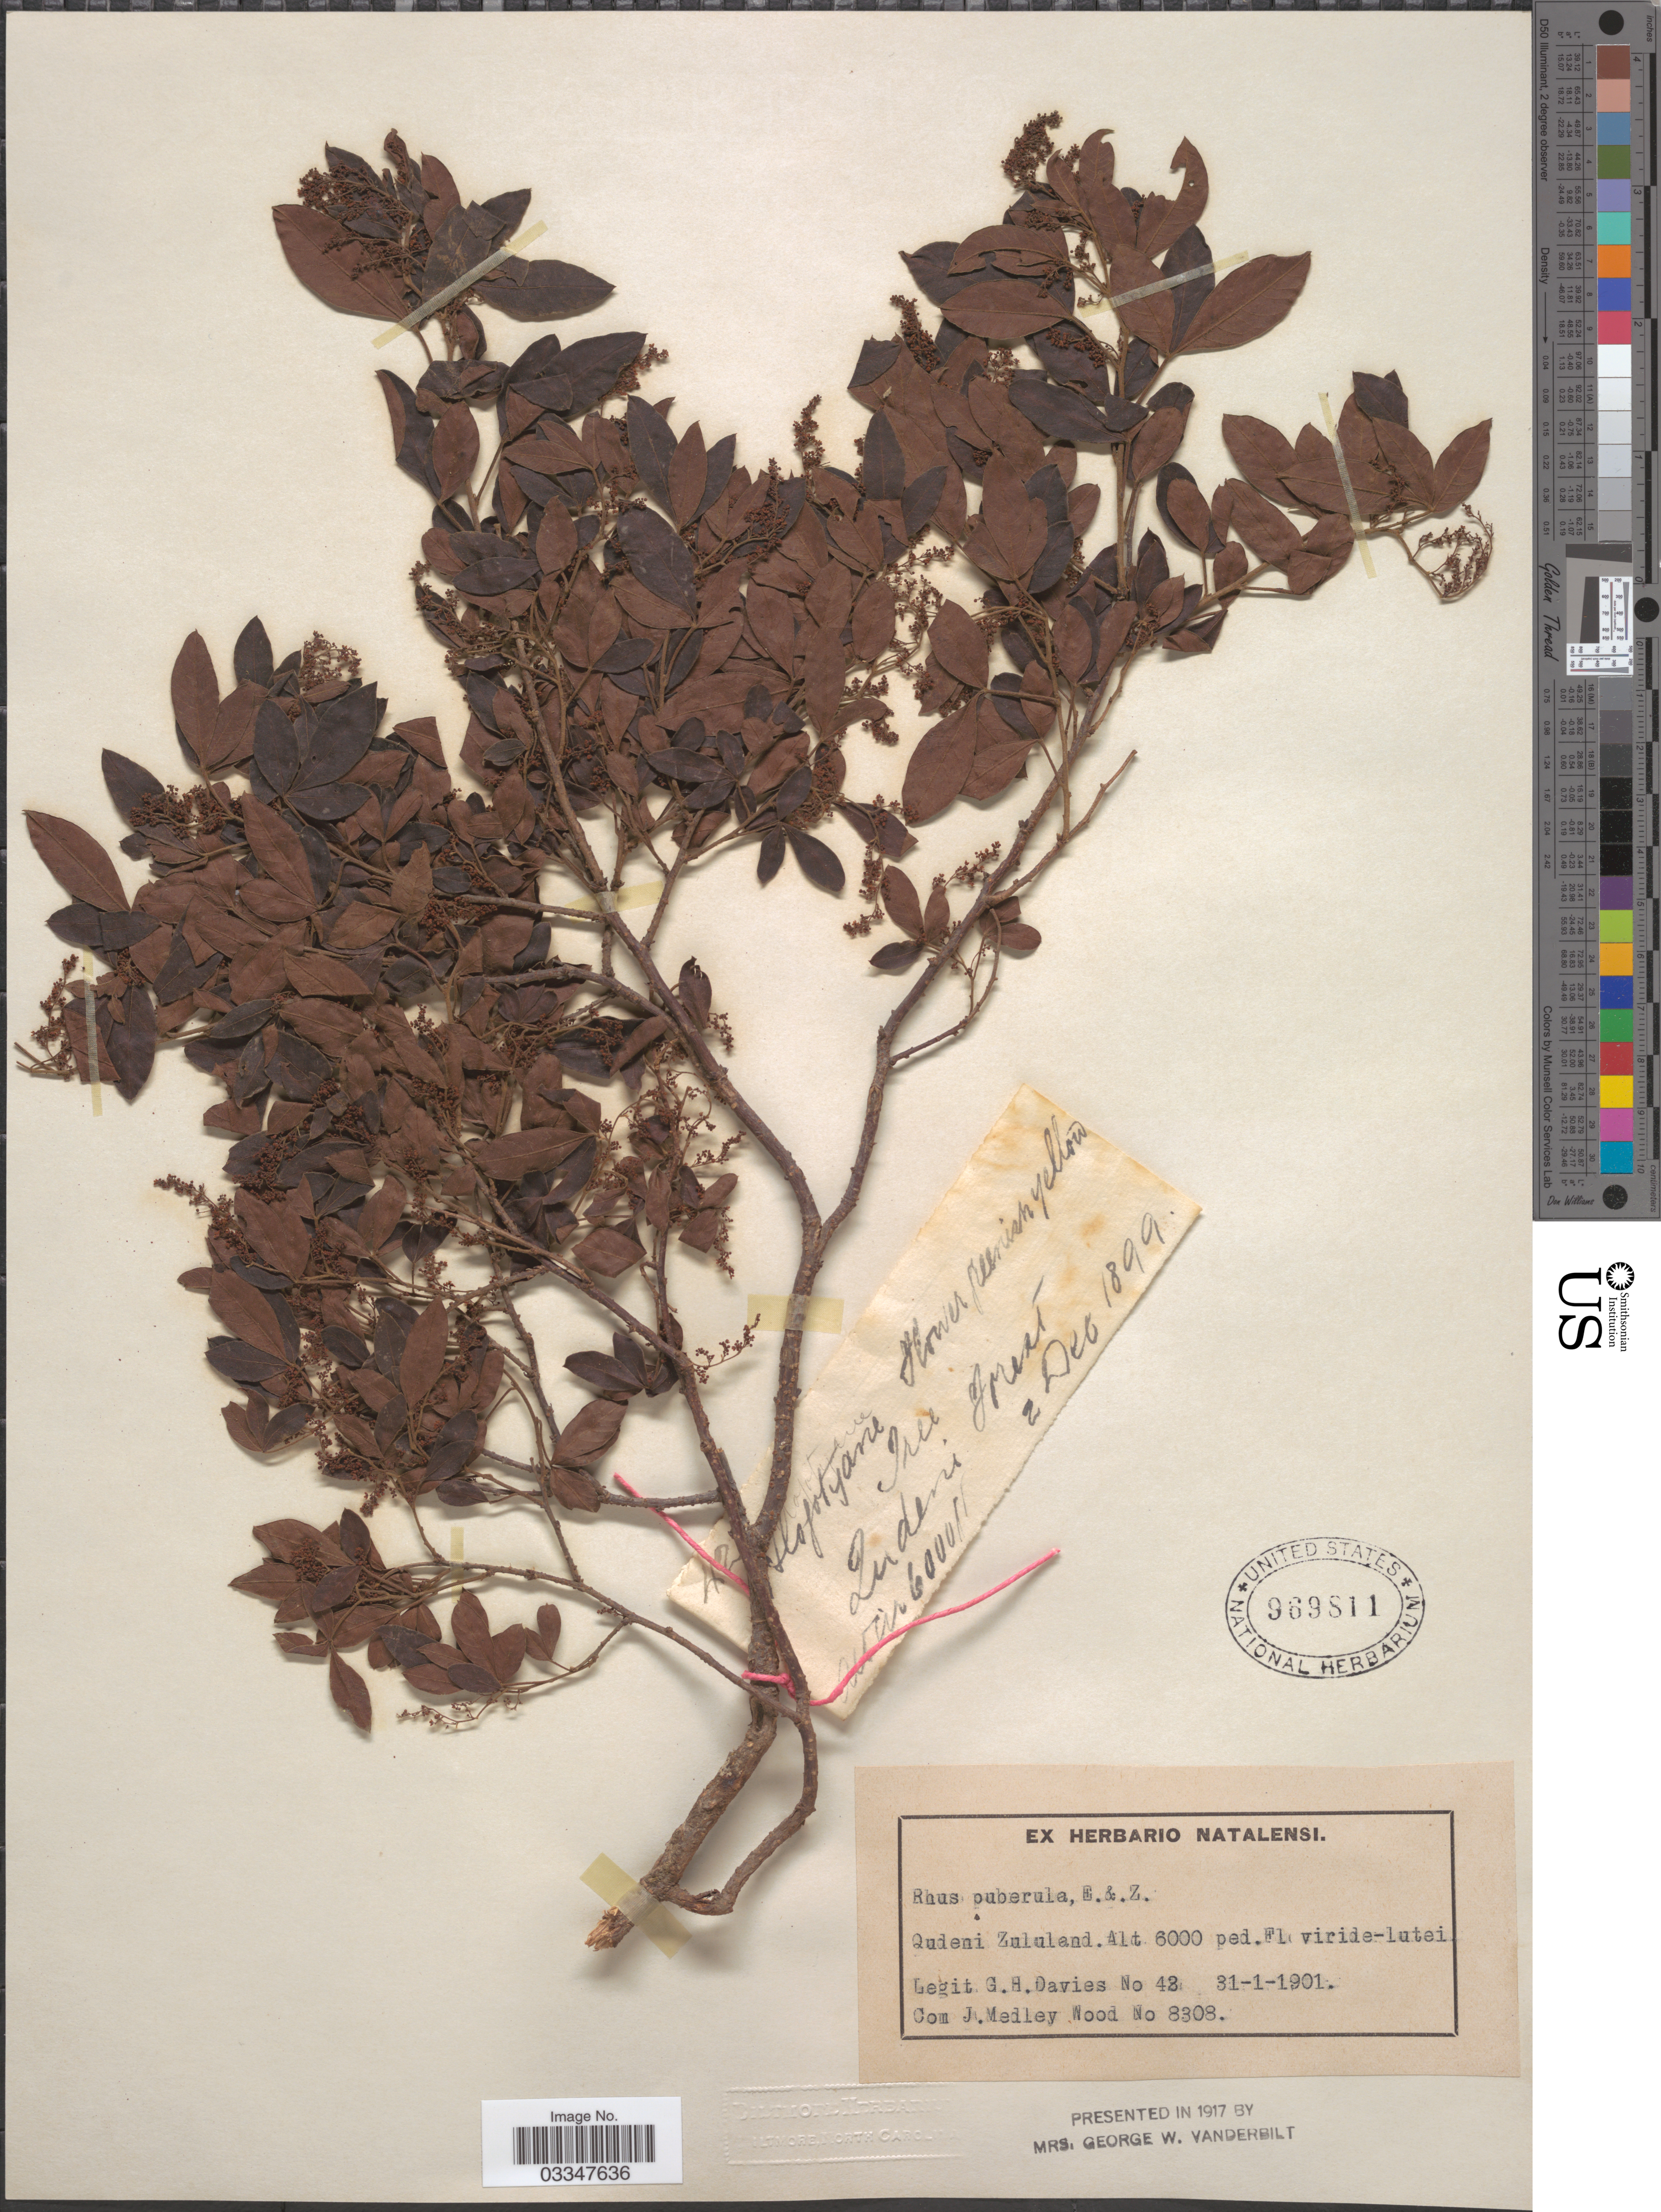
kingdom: Plantae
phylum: Tracheophyta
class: Magnoliopsida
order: Sapindales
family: Anacardiaceae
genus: Rhus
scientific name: Rhus puberula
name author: Eckl. & Zeyh.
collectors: G. Davies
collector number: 48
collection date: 1901-01-31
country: South Africa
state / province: KwaZulu-Natal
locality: Qudeni Zululand.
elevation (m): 1829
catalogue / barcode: US 969811